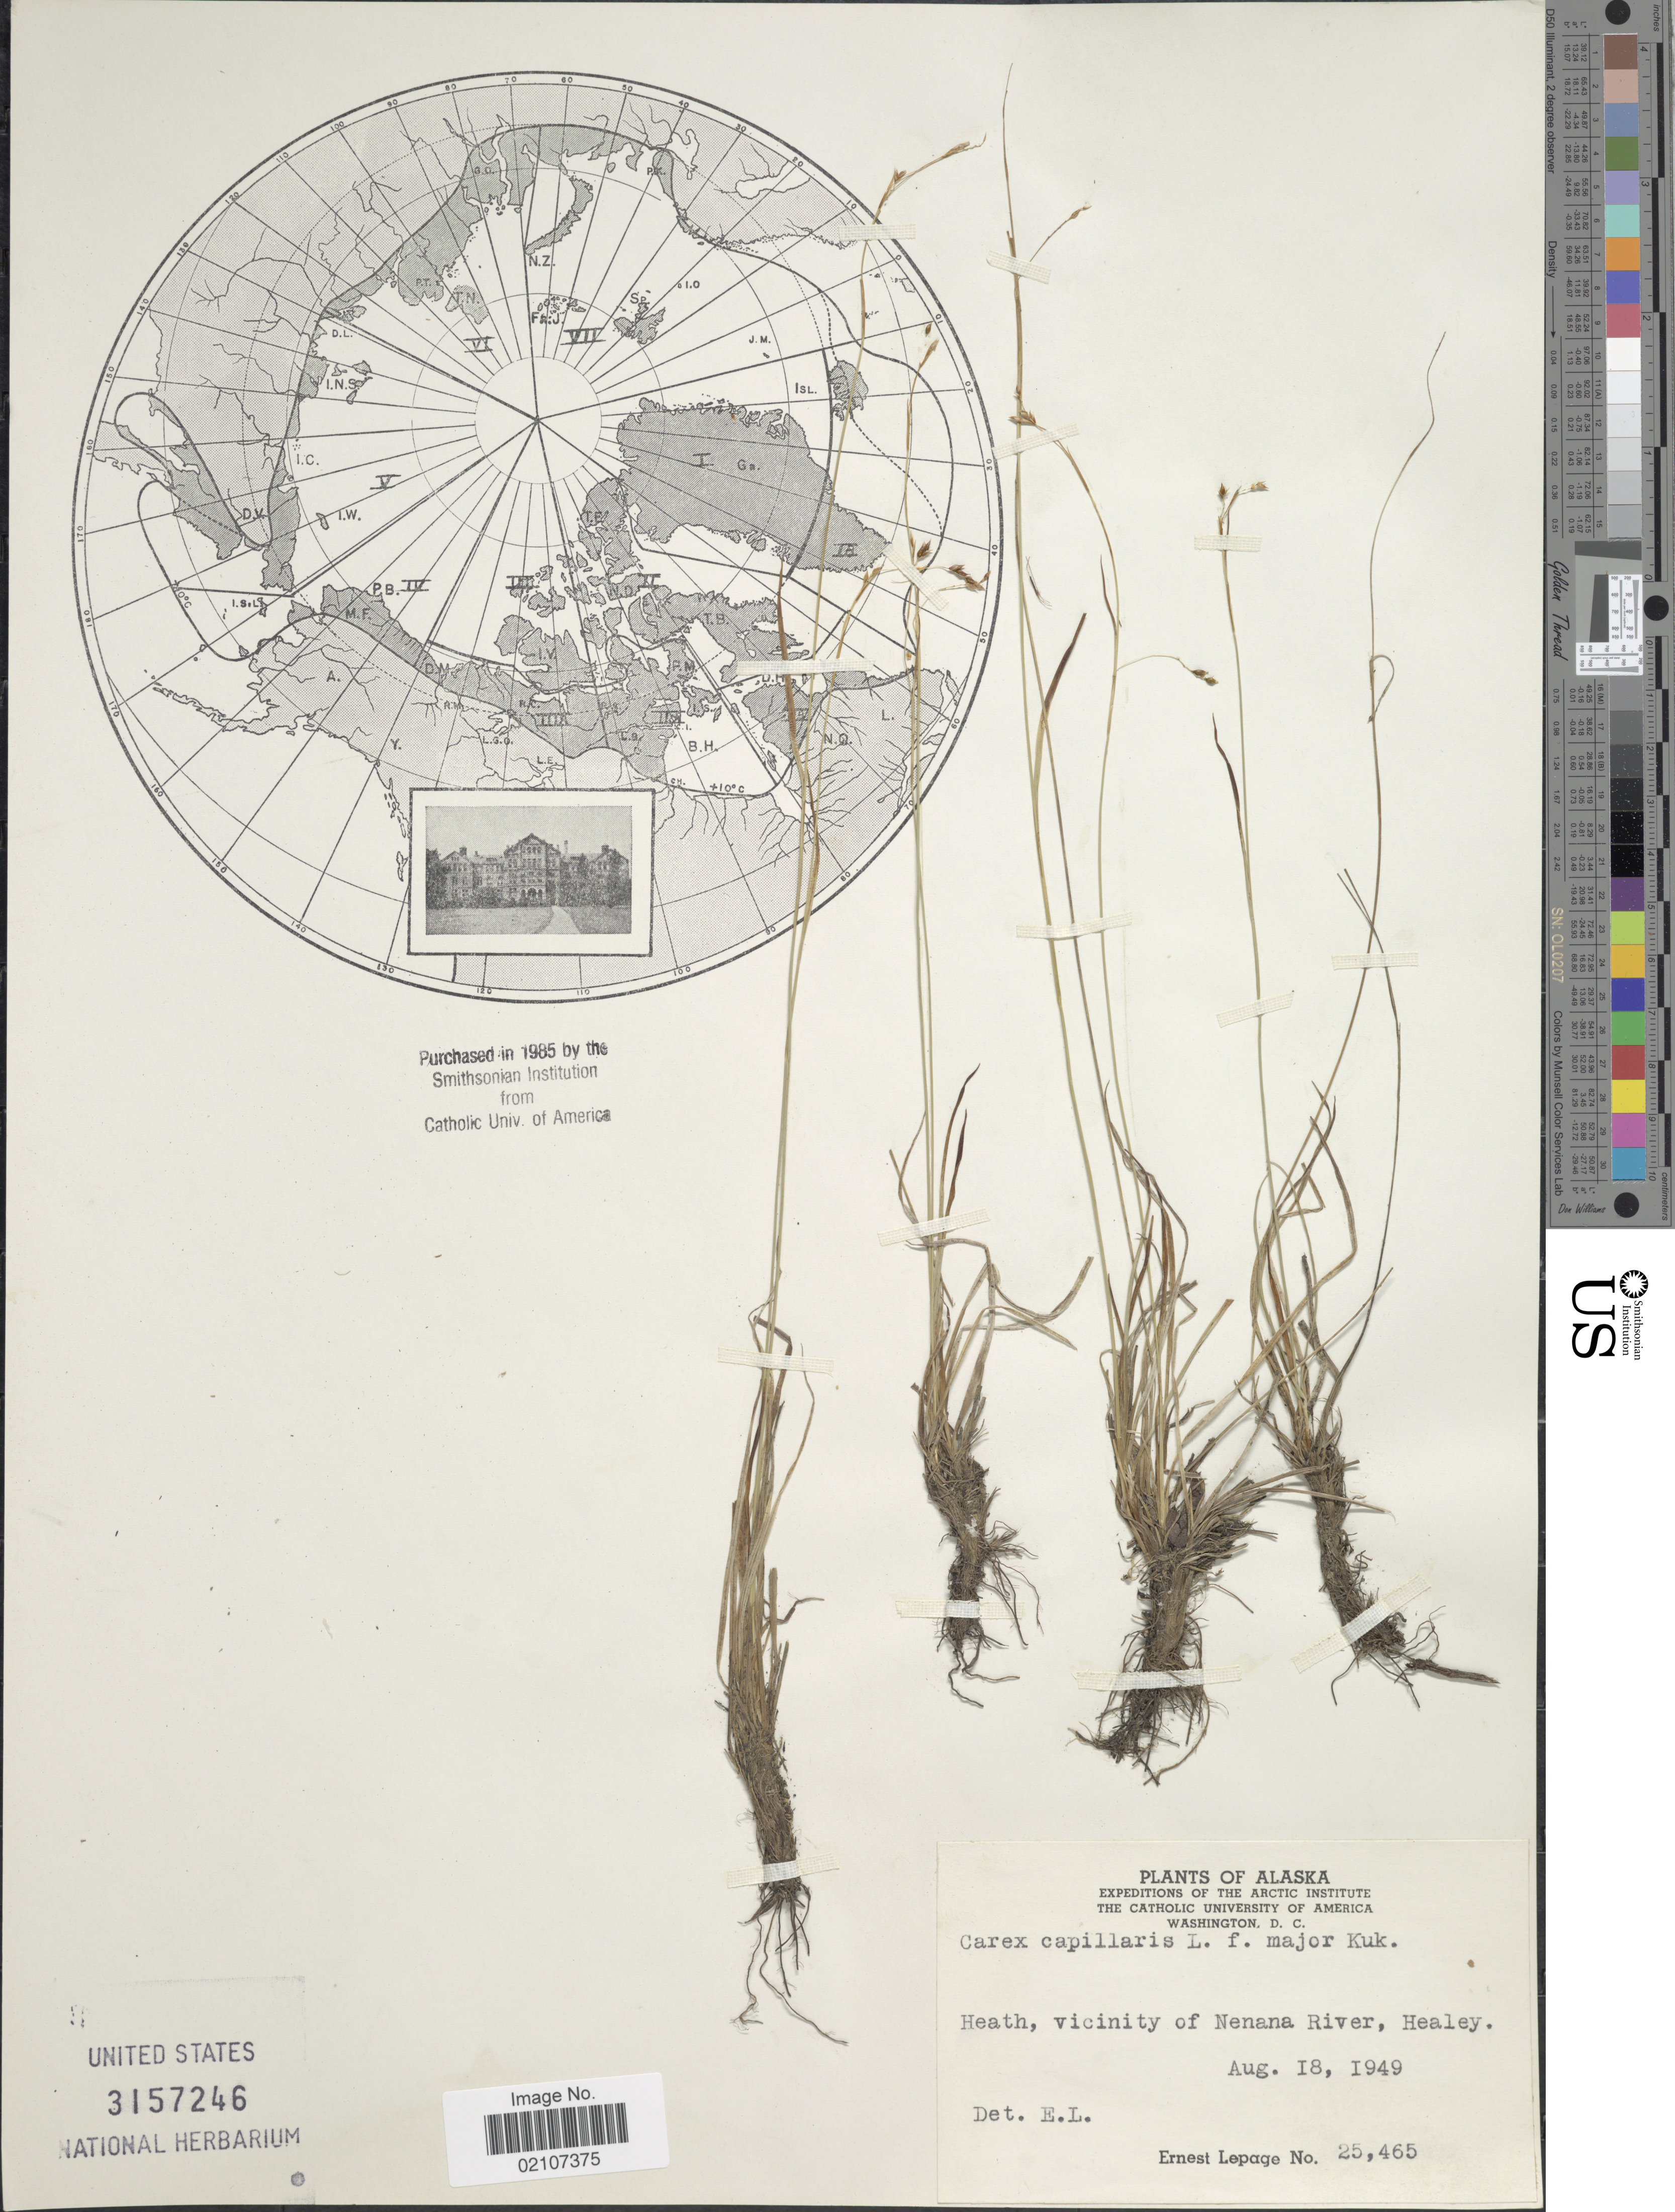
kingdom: Plantae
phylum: Tracheophyta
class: Liliopsida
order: Poales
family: Cyperaceae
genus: Carex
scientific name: Carex capillaris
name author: L.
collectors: E. Lepage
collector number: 25465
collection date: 1949-08-18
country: United States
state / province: Alaska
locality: Heath, vicinity of Nenana River, Healey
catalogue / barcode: US 3157246